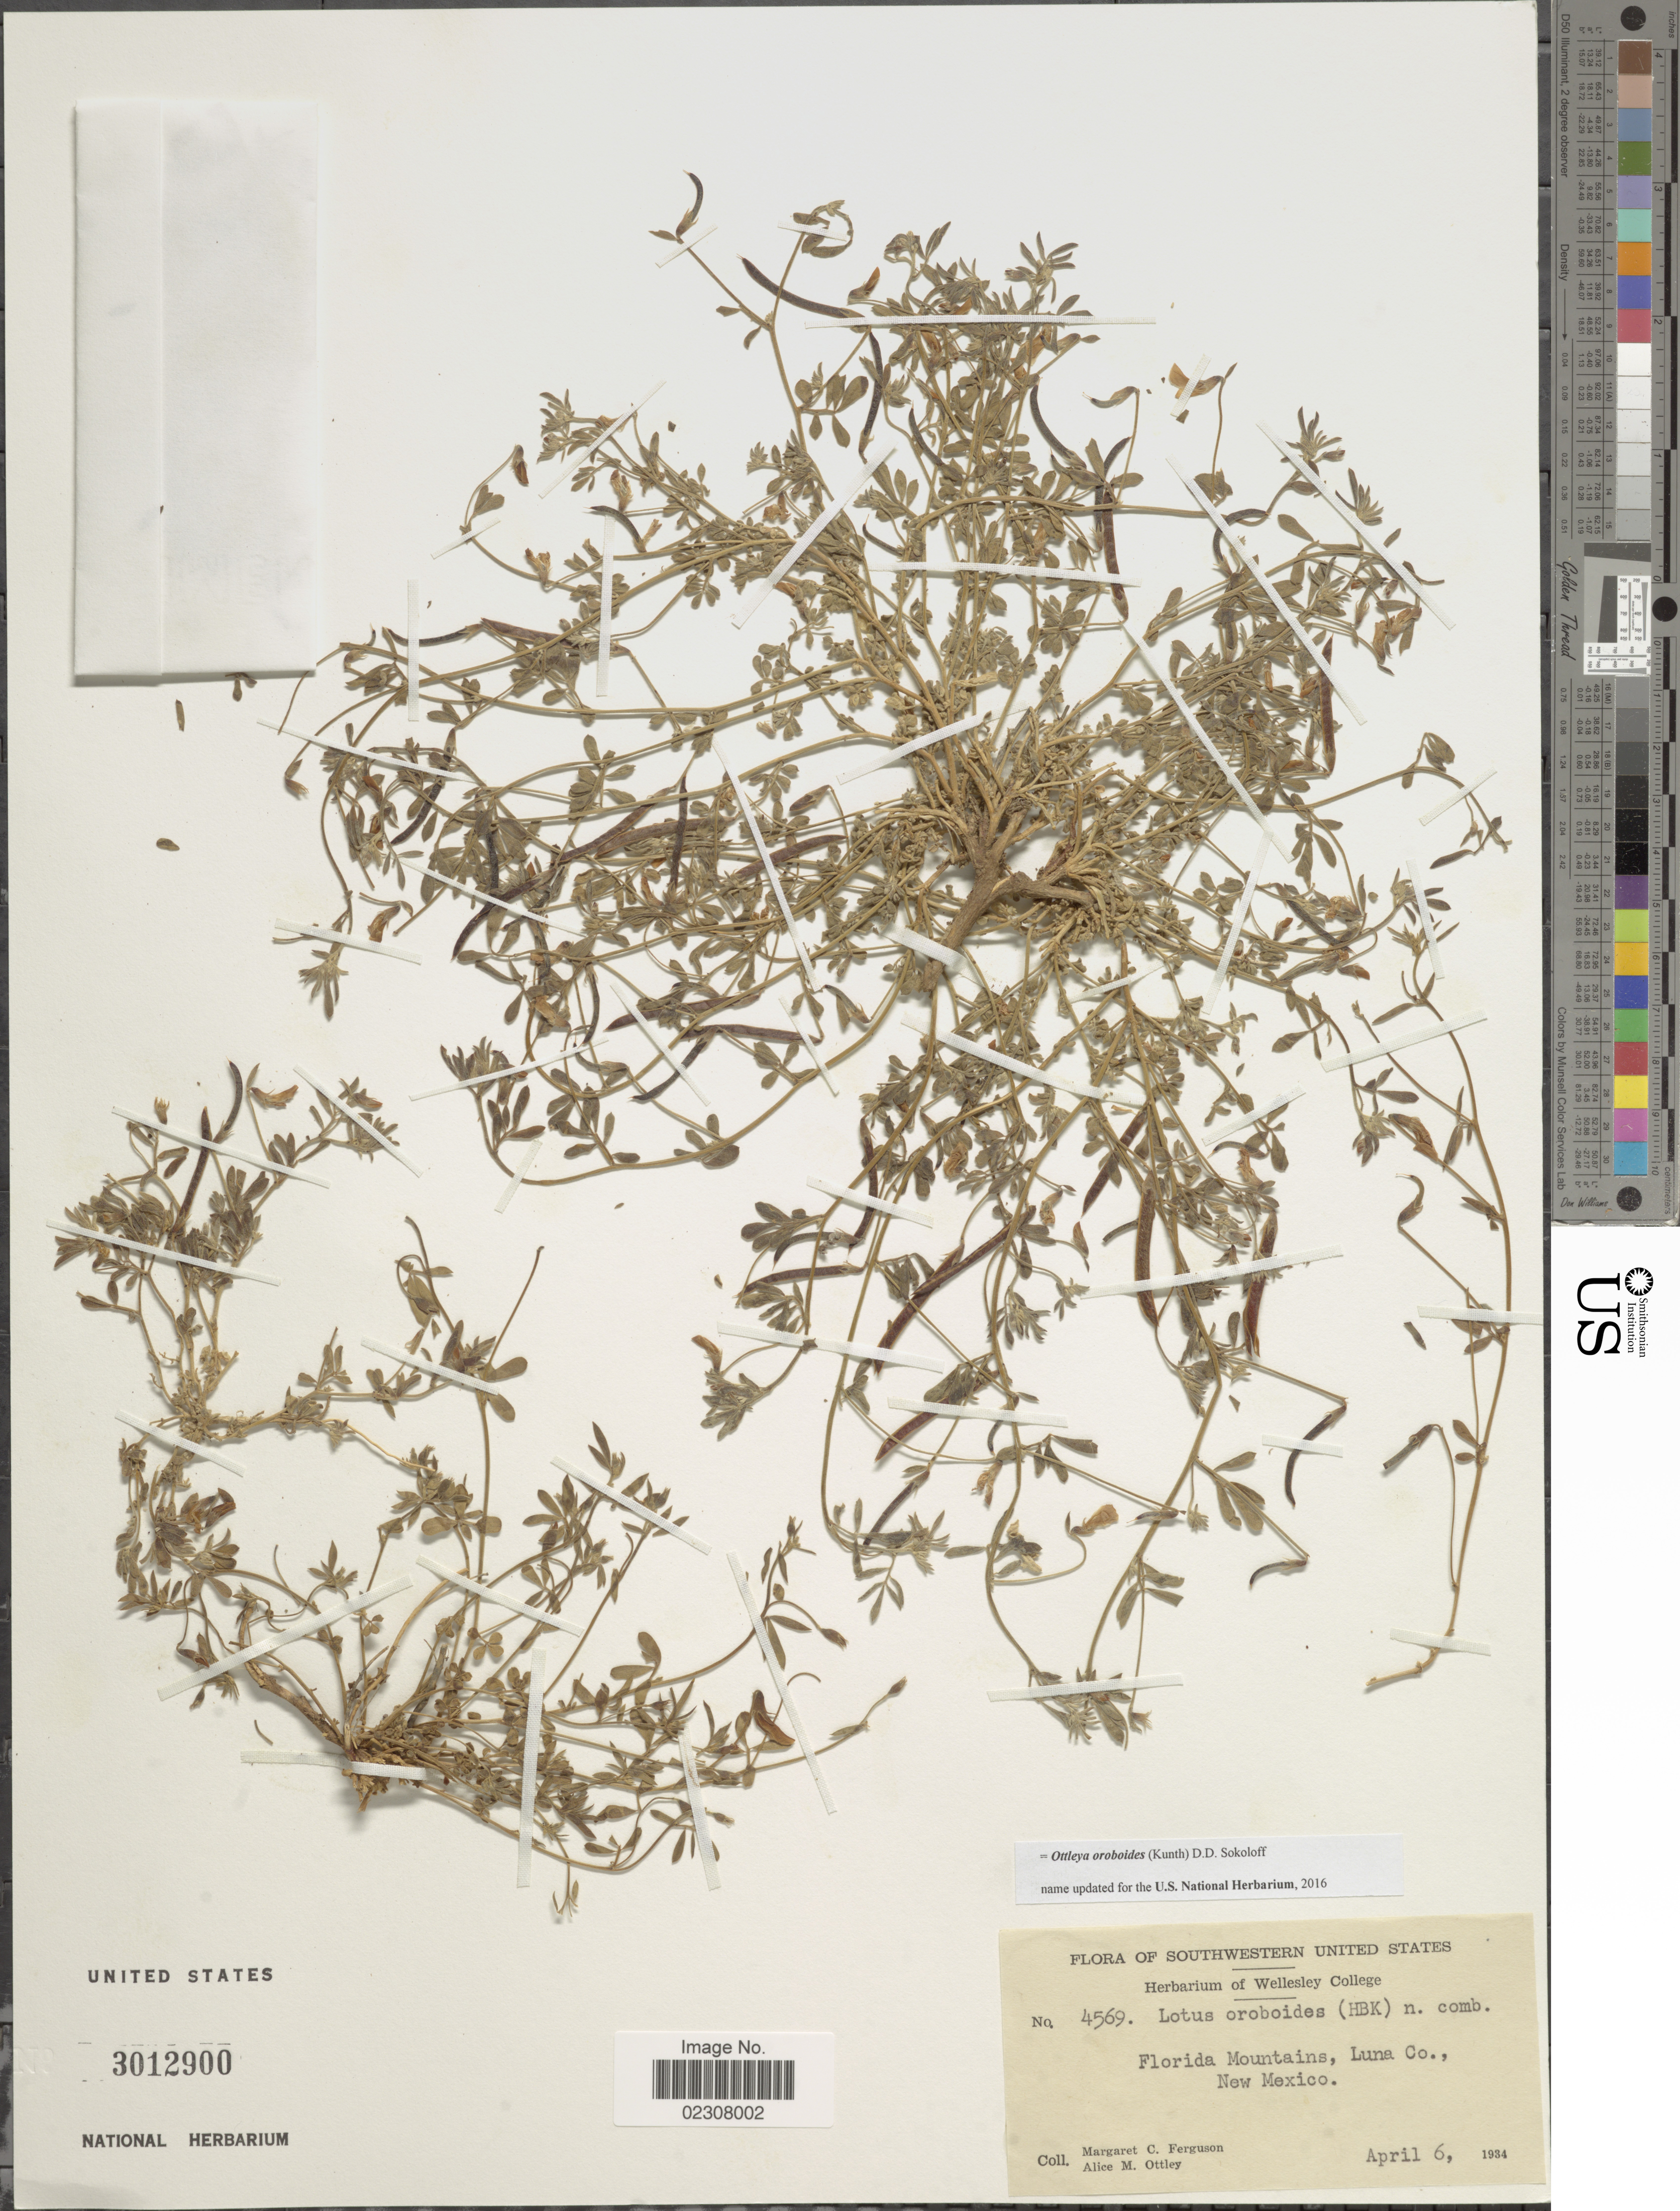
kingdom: Plantae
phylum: Tracheophyta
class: Magnoliopsida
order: Fabales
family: Fabaceae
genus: Ottleya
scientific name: Ottleya oroboides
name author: (Kunth) D.D. Sokoloff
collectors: M. Ferguson & A. M. Ottley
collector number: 4569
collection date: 1934-04-06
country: United States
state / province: New Mexico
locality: Southwestern United States, Florida Mountains, Luna Co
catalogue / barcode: US 3012900